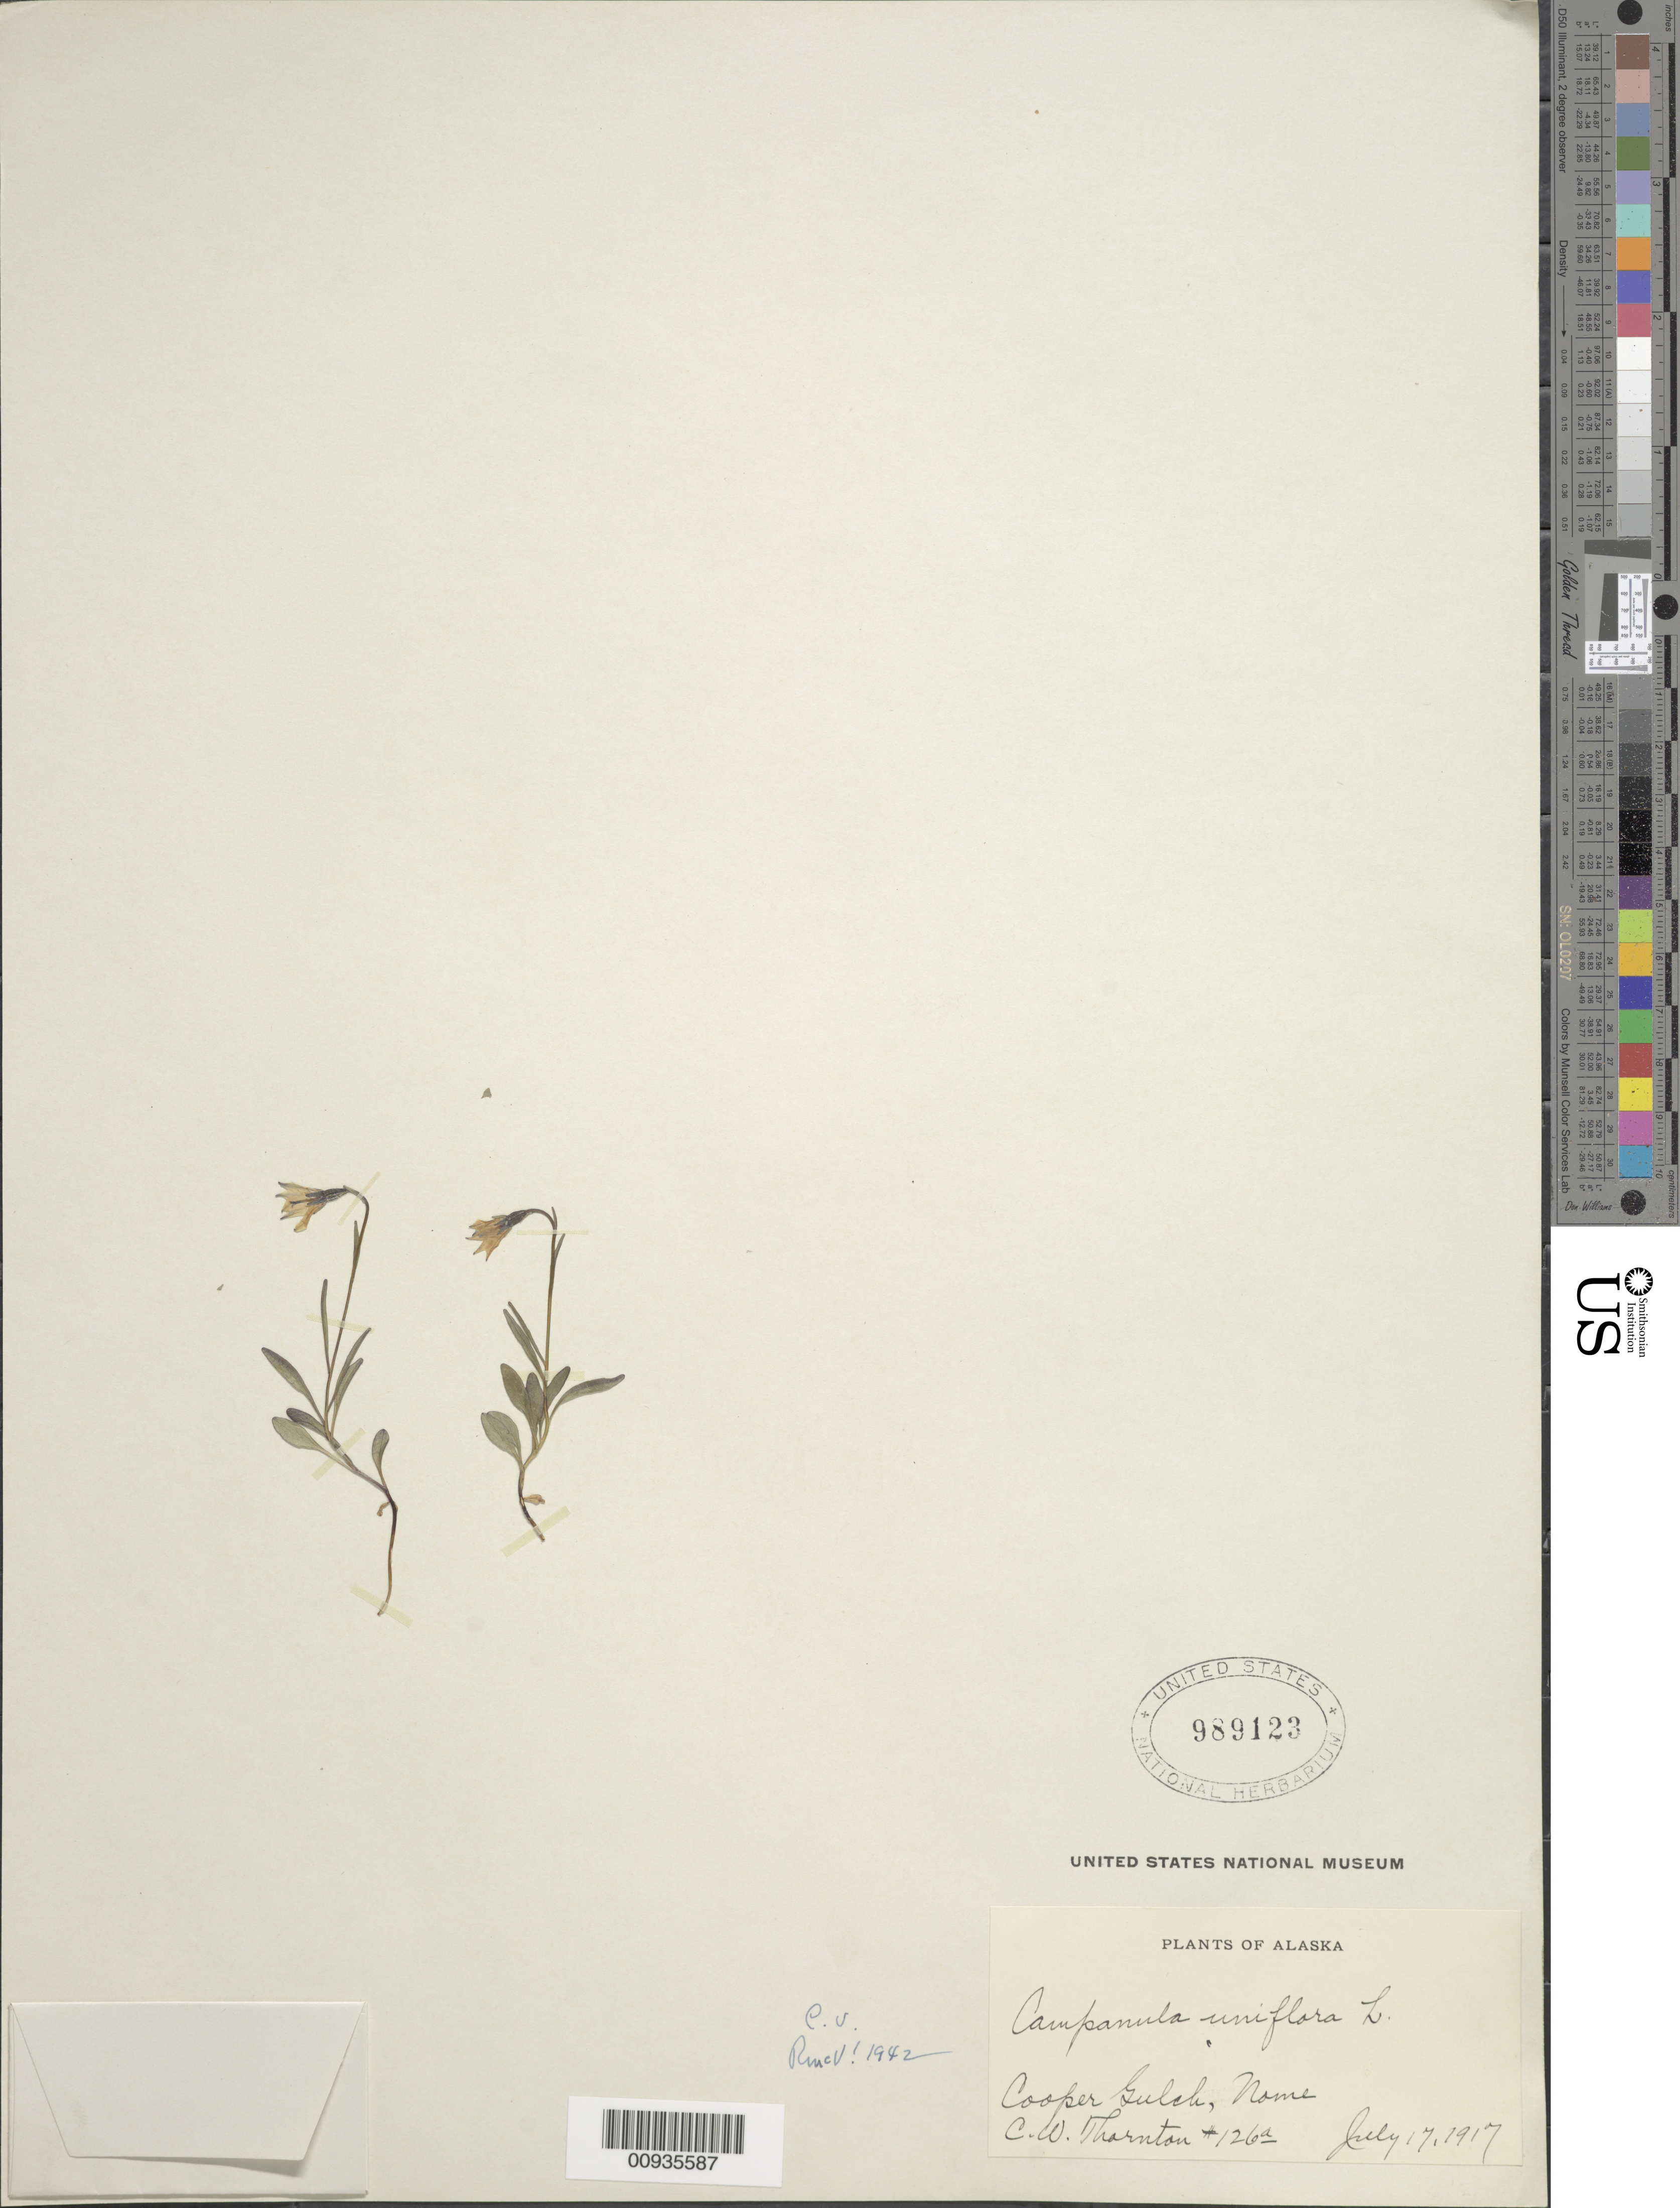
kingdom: Plantae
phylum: Tracheophyta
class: Magnoliopsida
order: Asterales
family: Campanulaceae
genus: Campanula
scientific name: Campanula uniflora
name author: L.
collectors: C. Thornton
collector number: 126a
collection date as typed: July 17, 1917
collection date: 1917-07-17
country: United States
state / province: Alaska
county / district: Nome Census Area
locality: Cooper Gulch, Nome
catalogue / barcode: US 989123